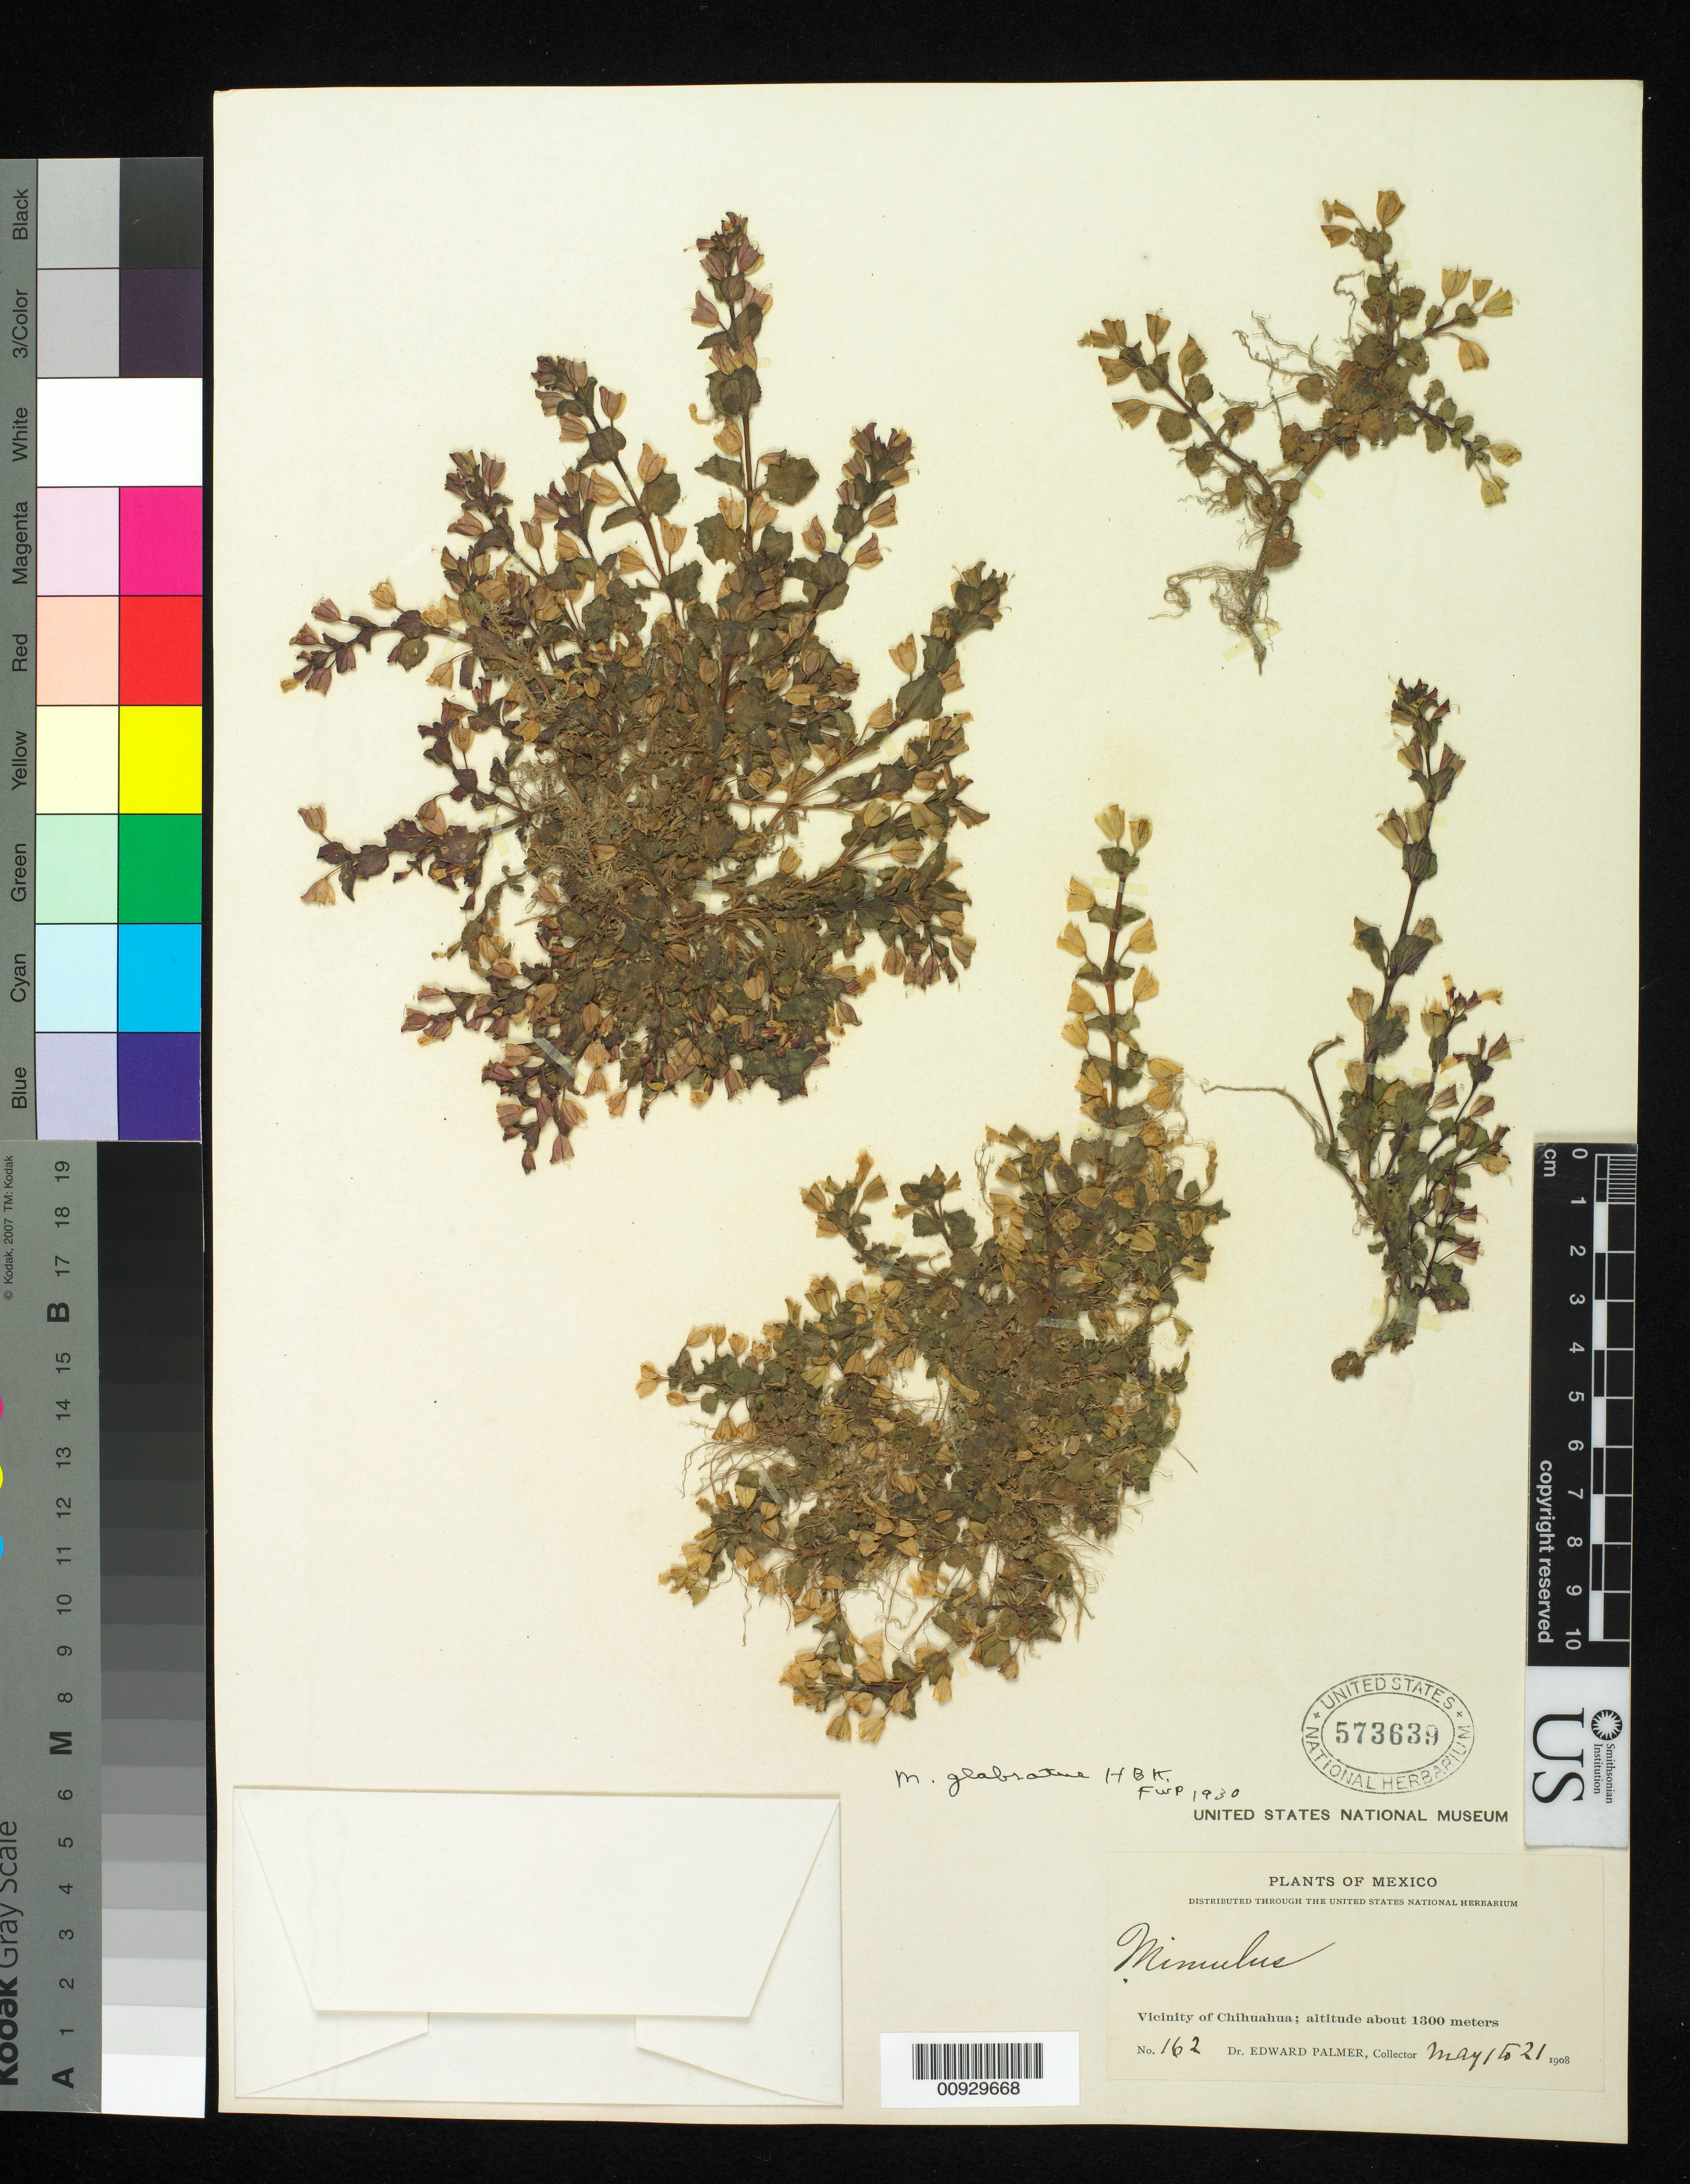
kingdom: Plantae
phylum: Tracheophyta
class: Magnoliopsida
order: Lamiales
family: Phrymaceae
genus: Mimulus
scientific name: Mimulus guttatus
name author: DC.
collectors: E. Palmer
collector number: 162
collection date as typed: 01 May 1908 to 21 May 1908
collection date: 1908-05-01/1908-05-21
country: Mexico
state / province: Chihuahua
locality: Vicinity of Chihuahua.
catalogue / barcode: US 573639